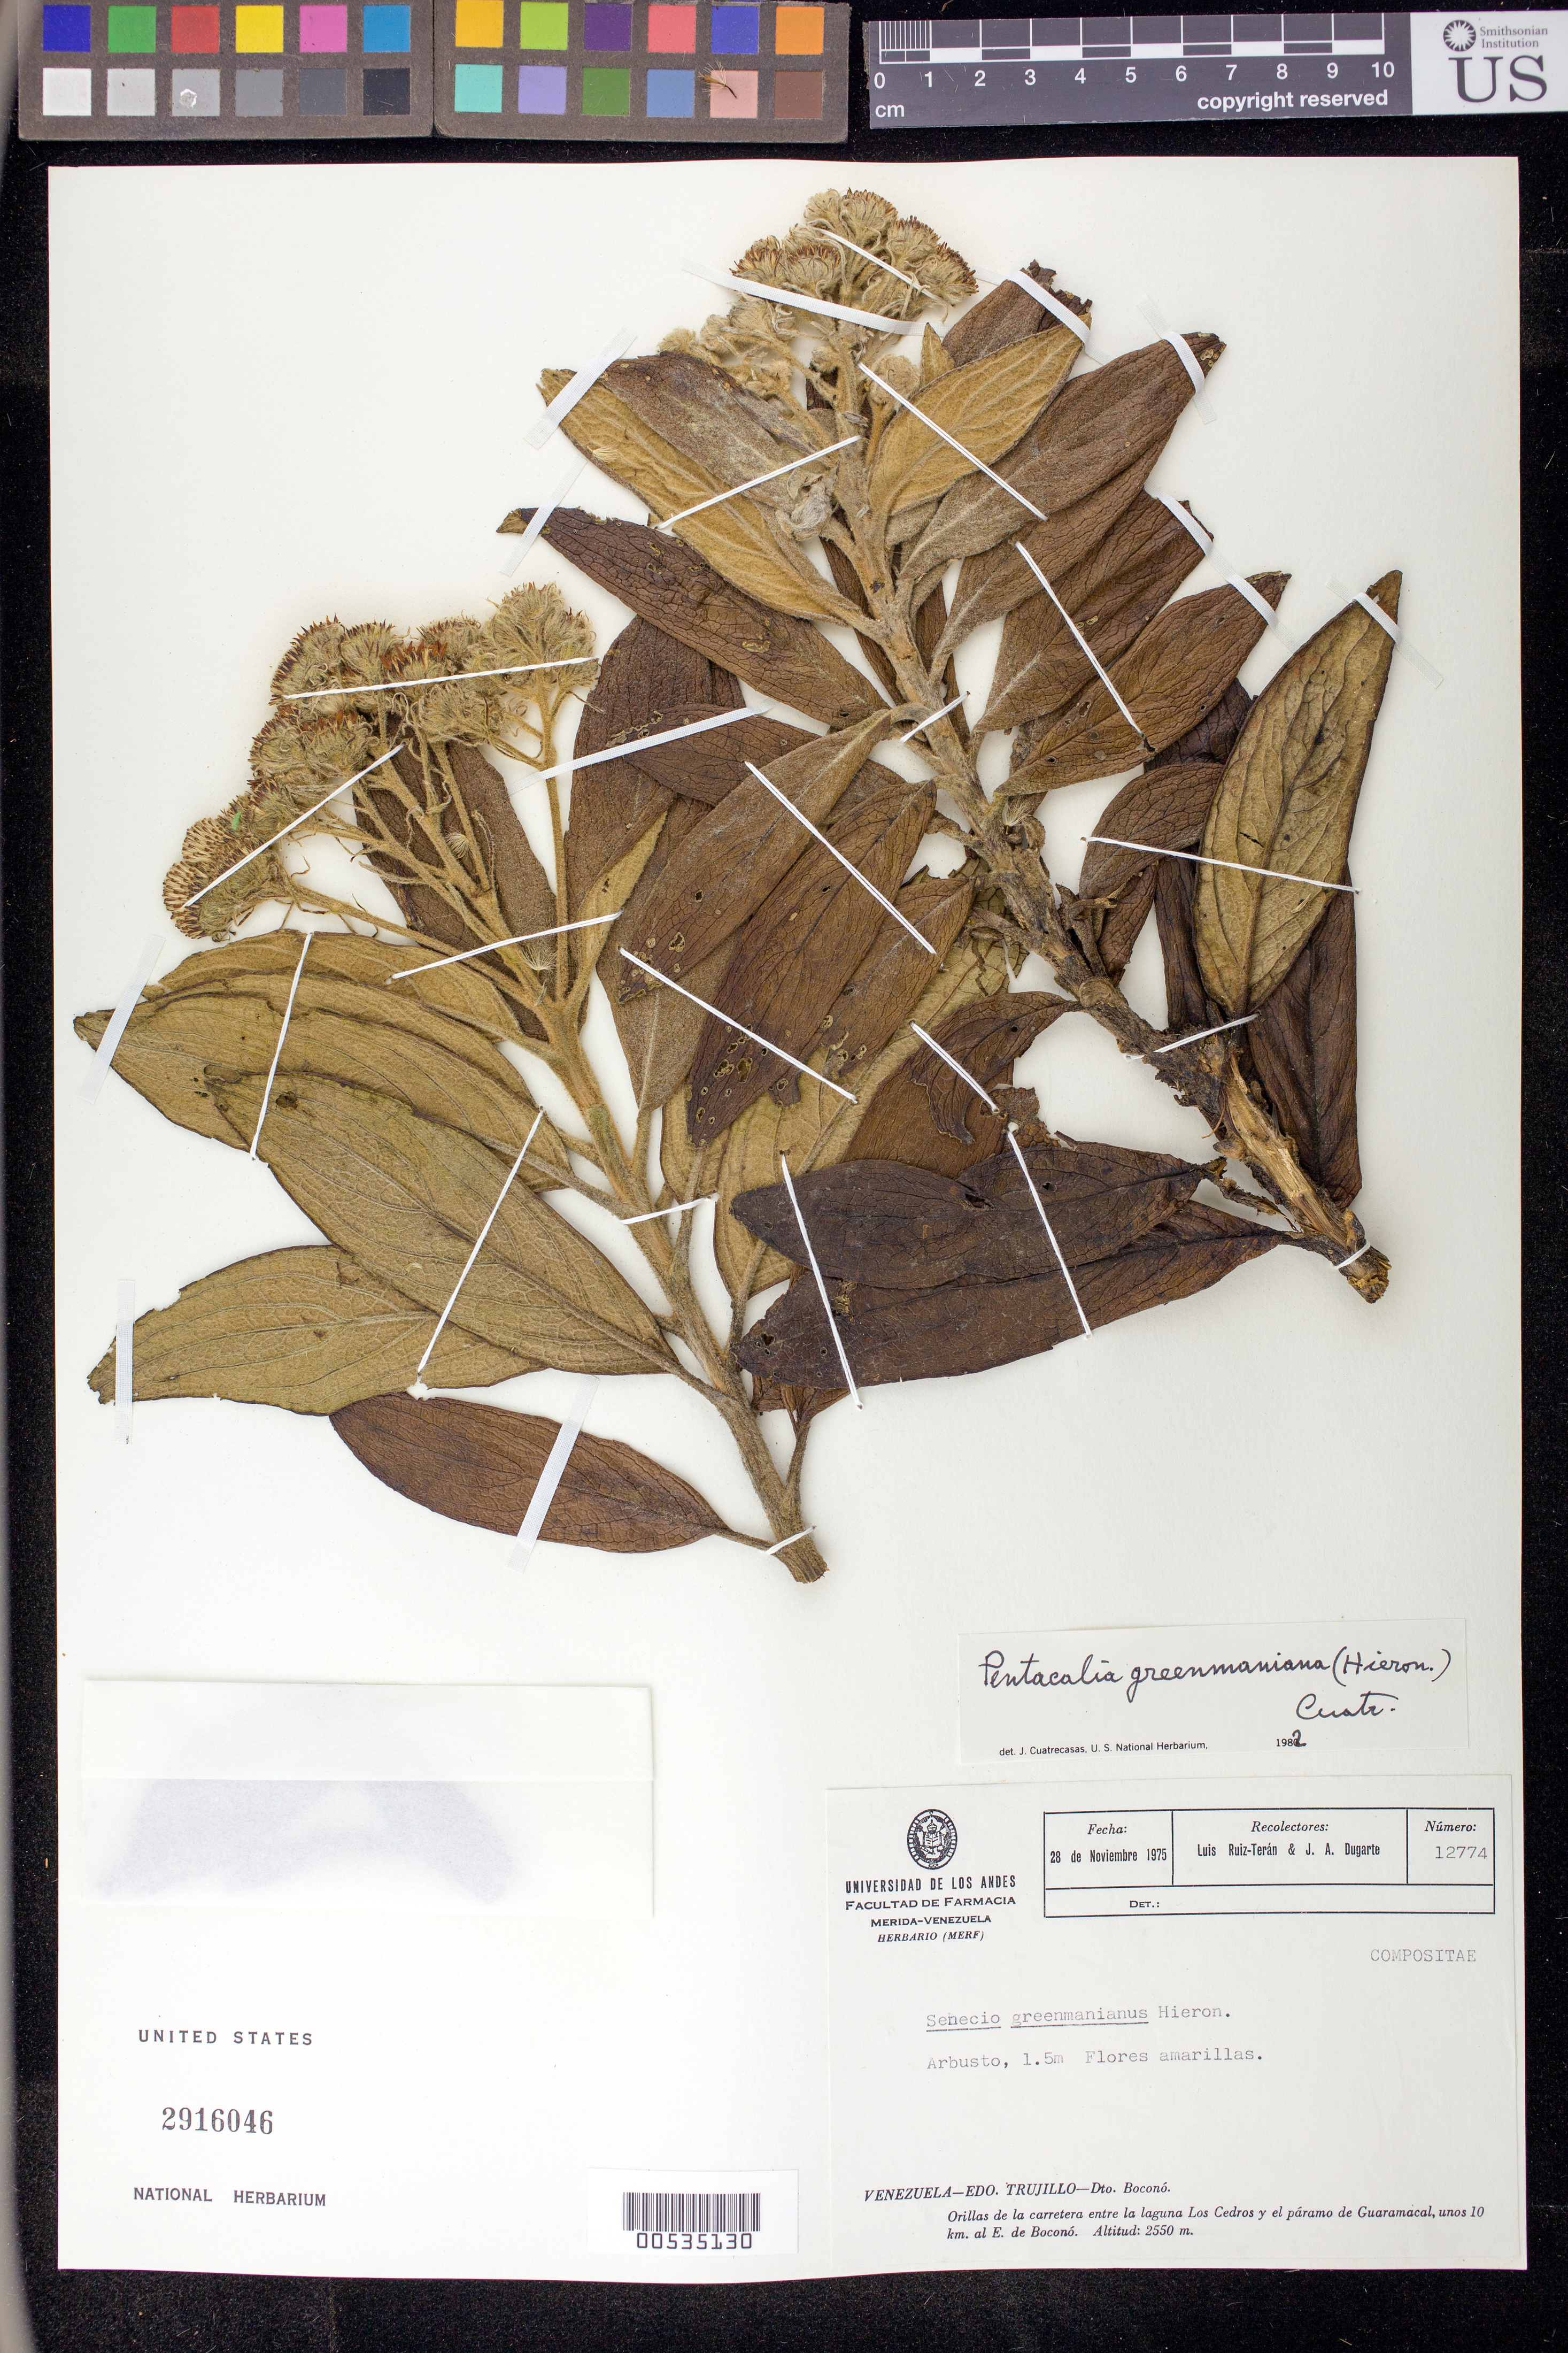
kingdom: Plantae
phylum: Tracheophyta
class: Magnoliopsida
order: Asterales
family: Asteraceae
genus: Pentacalia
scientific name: Pentacalia greenmaniana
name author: (Hieron.) Cuatrec.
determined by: Cuatrecasas, J.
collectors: L. E. Ruíz-Terán & J. Dugarte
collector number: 12774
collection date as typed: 28 Nov 1975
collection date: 1975-11-28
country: Venezuela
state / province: Trujillo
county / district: Boconó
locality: Orillas de la carretera la laguna Los Cedros y el páramo de Guaramacal, unos 10 km al E de Boconó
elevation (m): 2550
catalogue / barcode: US 2916046